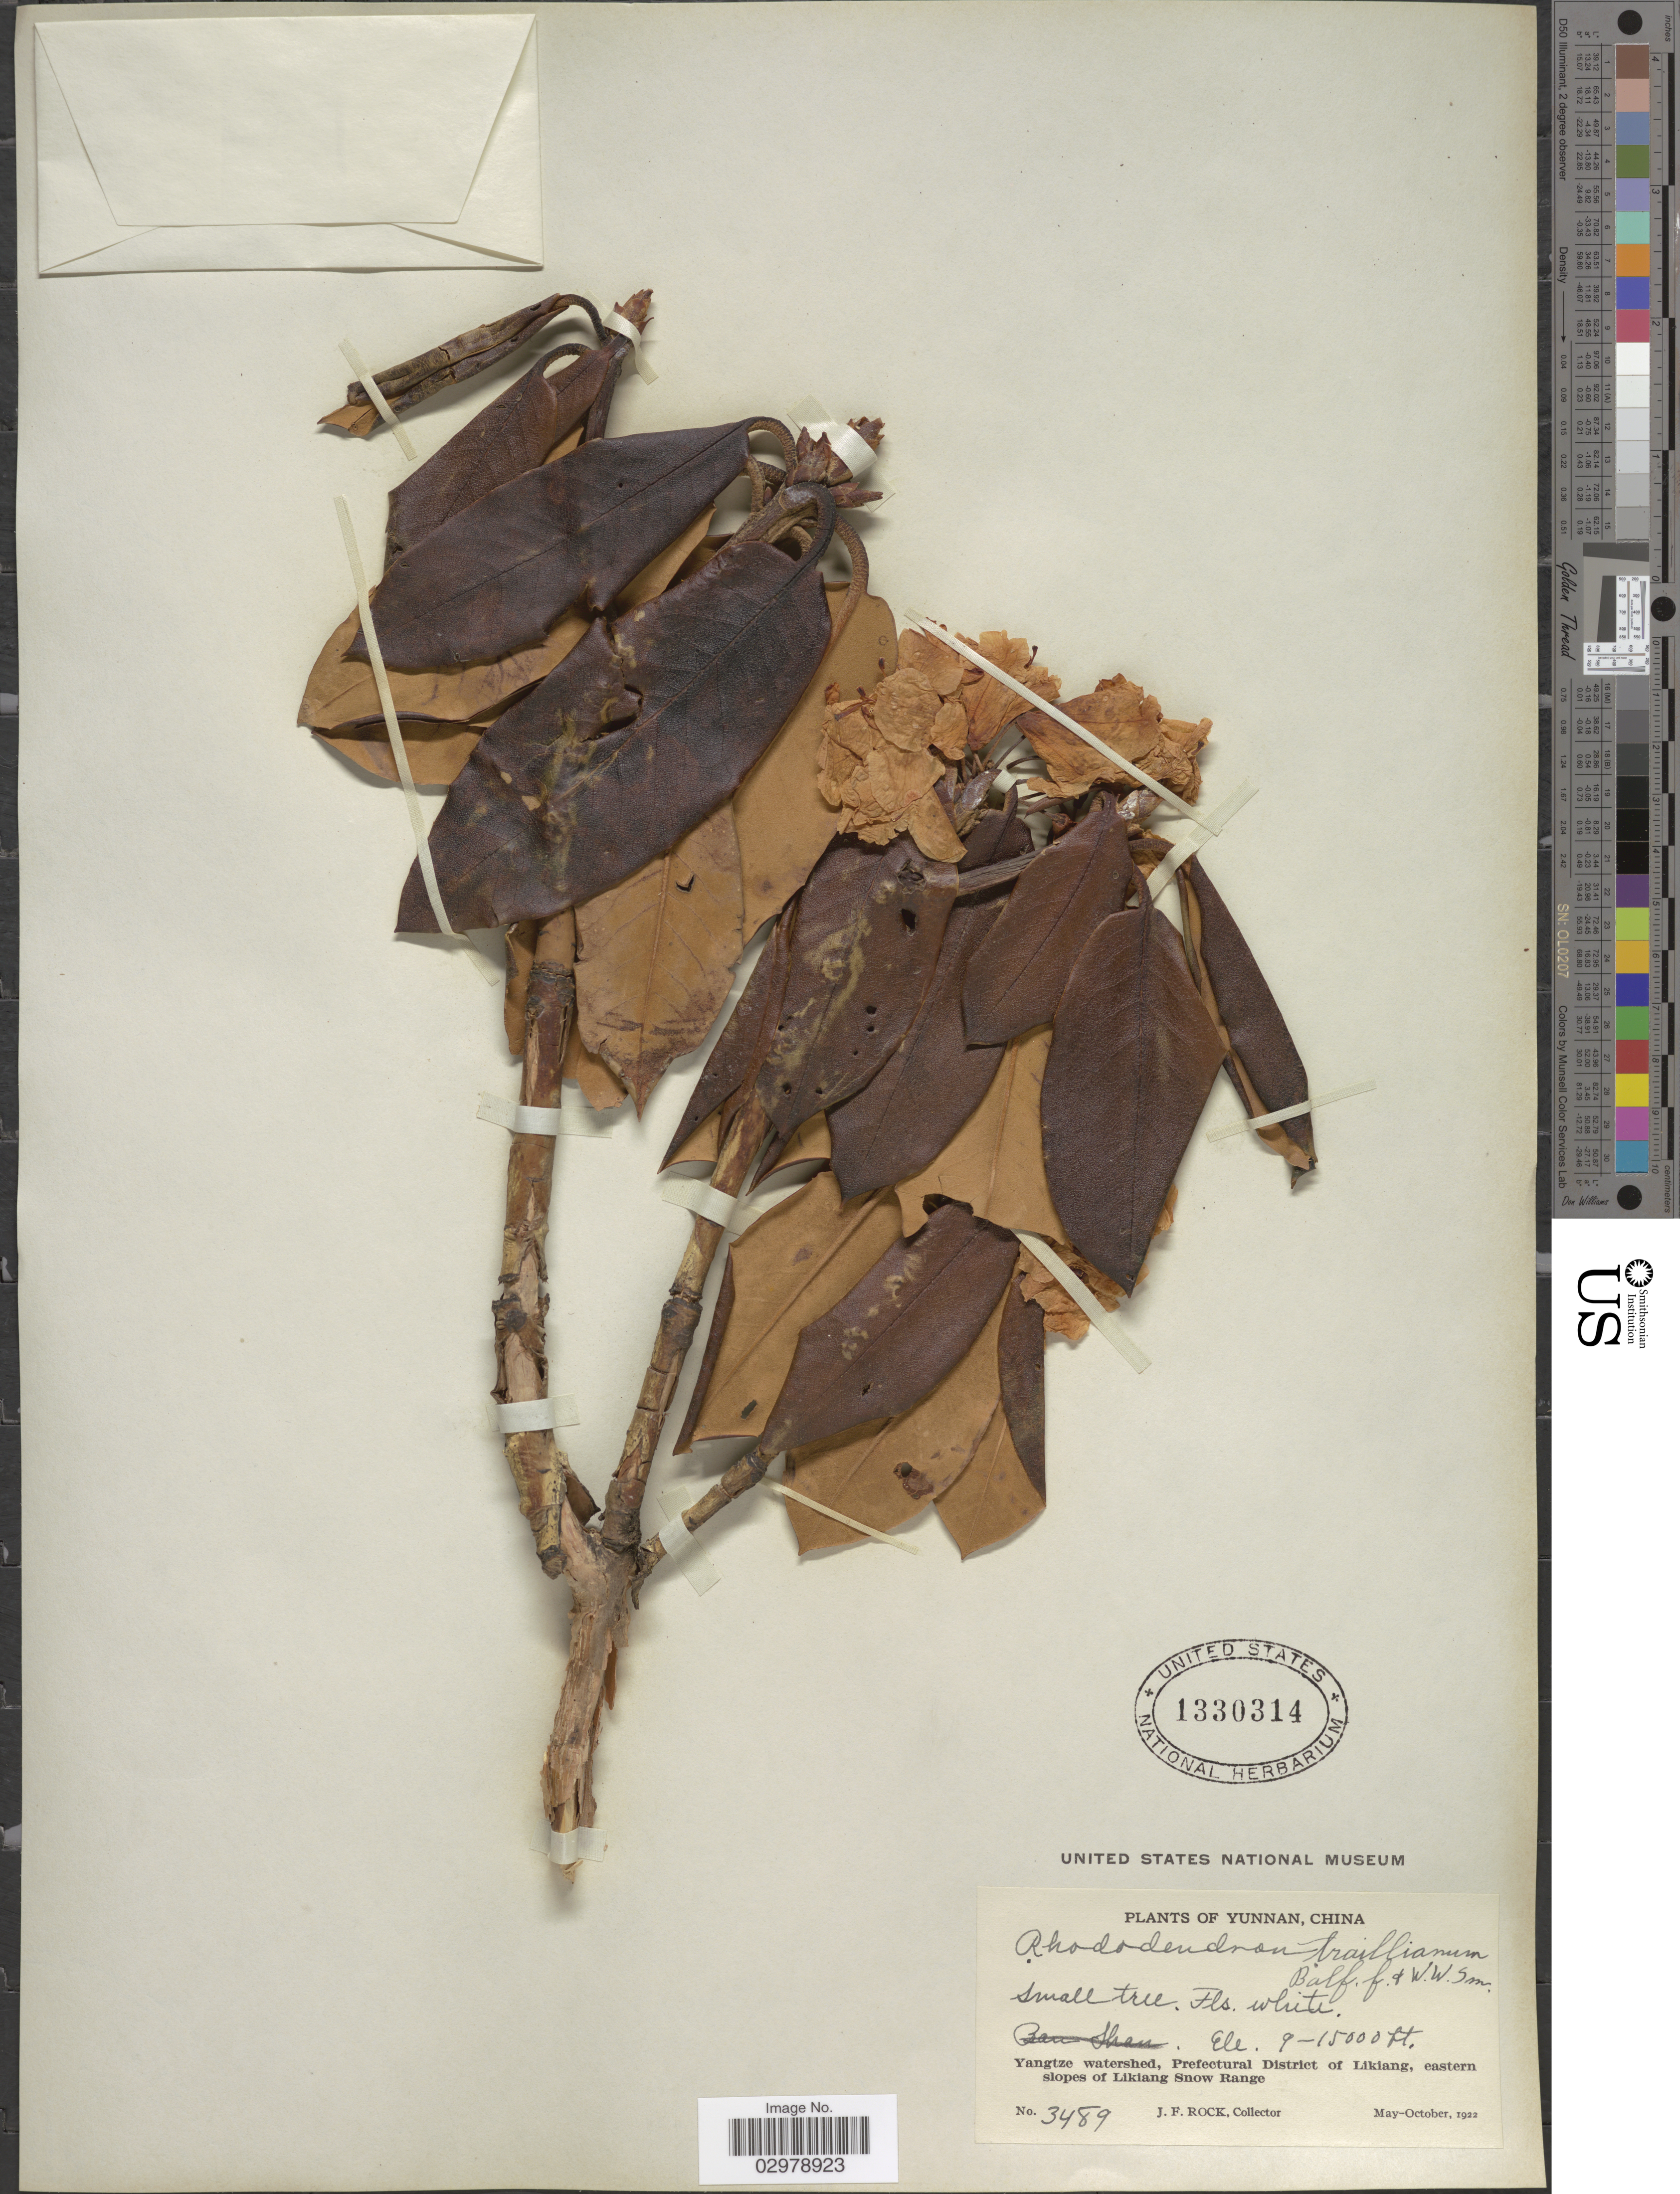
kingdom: Plantae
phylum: Tracheophyta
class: Magnoliopsida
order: Ericales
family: Ericaceae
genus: Rhododendron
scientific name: Rhododendron traillianum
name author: Forrest & W.W. Sm.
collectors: J. Rock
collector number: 3489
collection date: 1922-05/1922-10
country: China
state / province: Yunnan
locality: Yangtze watershed, Prefectural District of Likiang, eastern slopes of Likiang Snow Range.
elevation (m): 2743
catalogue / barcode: US 1330314